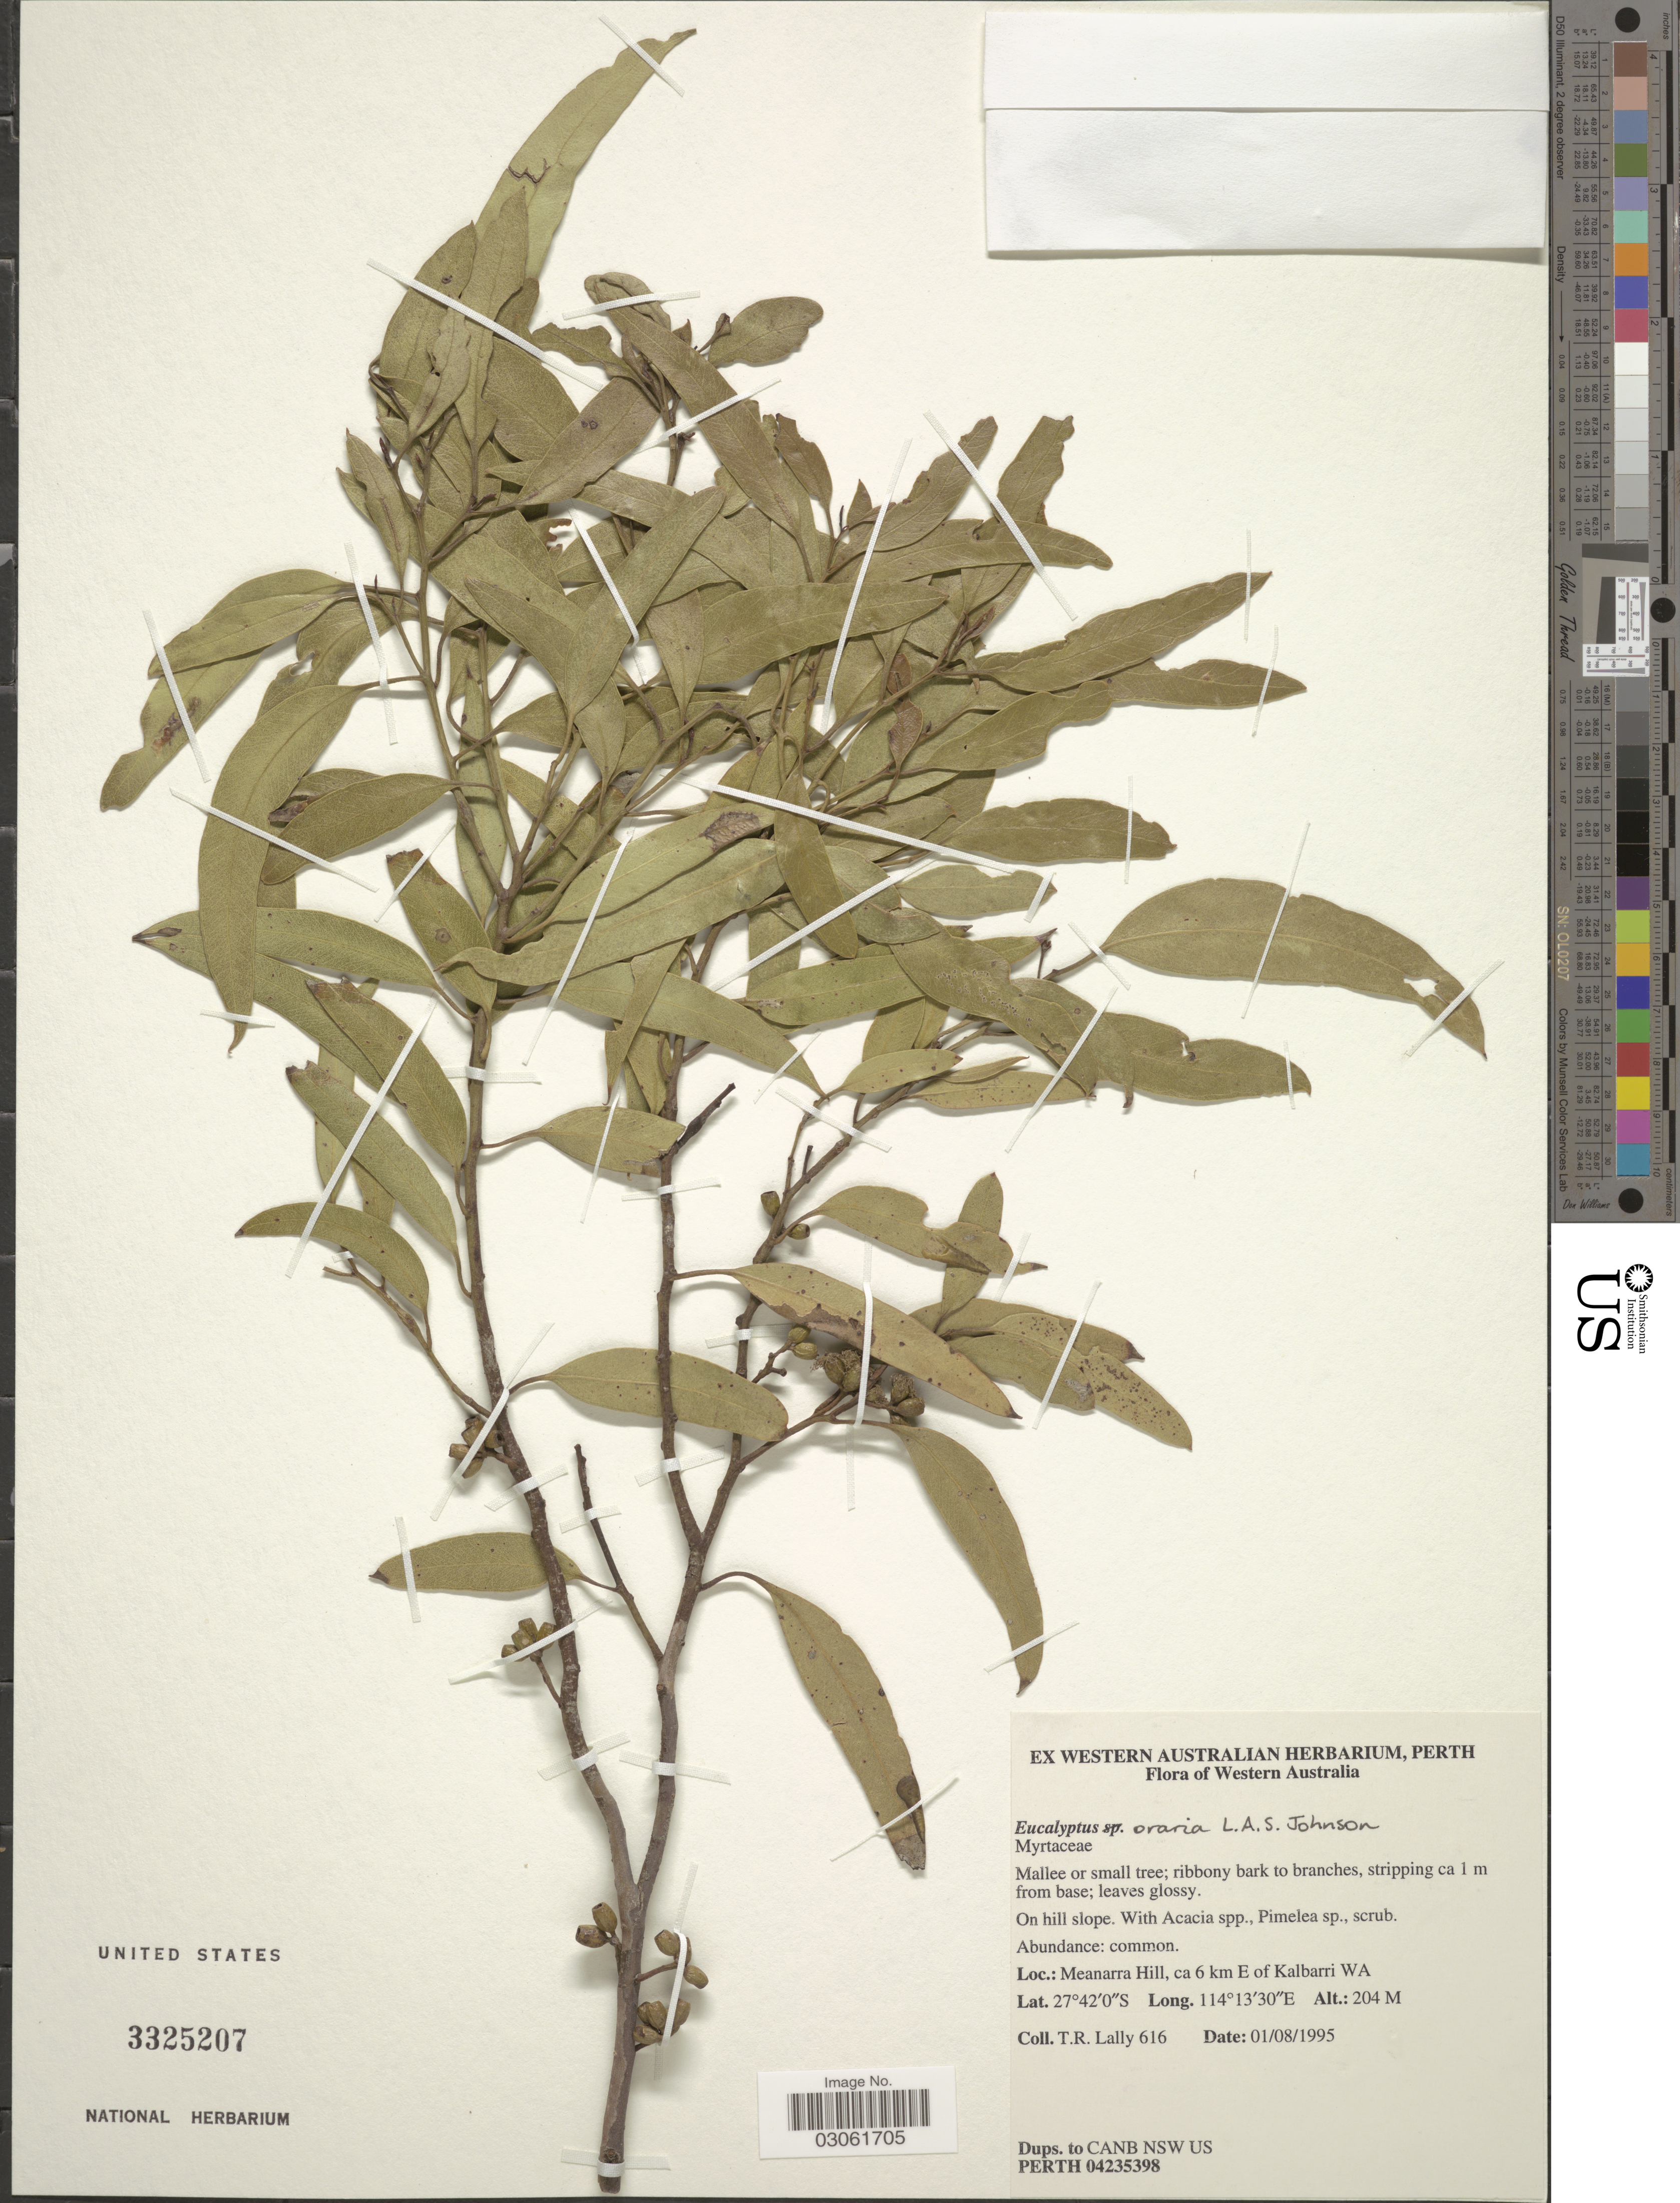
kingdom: Plantae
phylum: Tracheophyta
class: Magnoliopsida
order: Myrtales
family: Myrtaceae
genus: Eucalyptus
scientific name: Eucalyptus oraria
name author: L.A.S. Johnson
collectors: T. R. Lally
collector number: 616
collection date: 1995-08-01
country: Australia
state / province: Western Australia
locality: Meanarra Hill, ca 6 km E of Kalbarri WA.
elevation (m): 204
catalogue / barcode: US 3325207